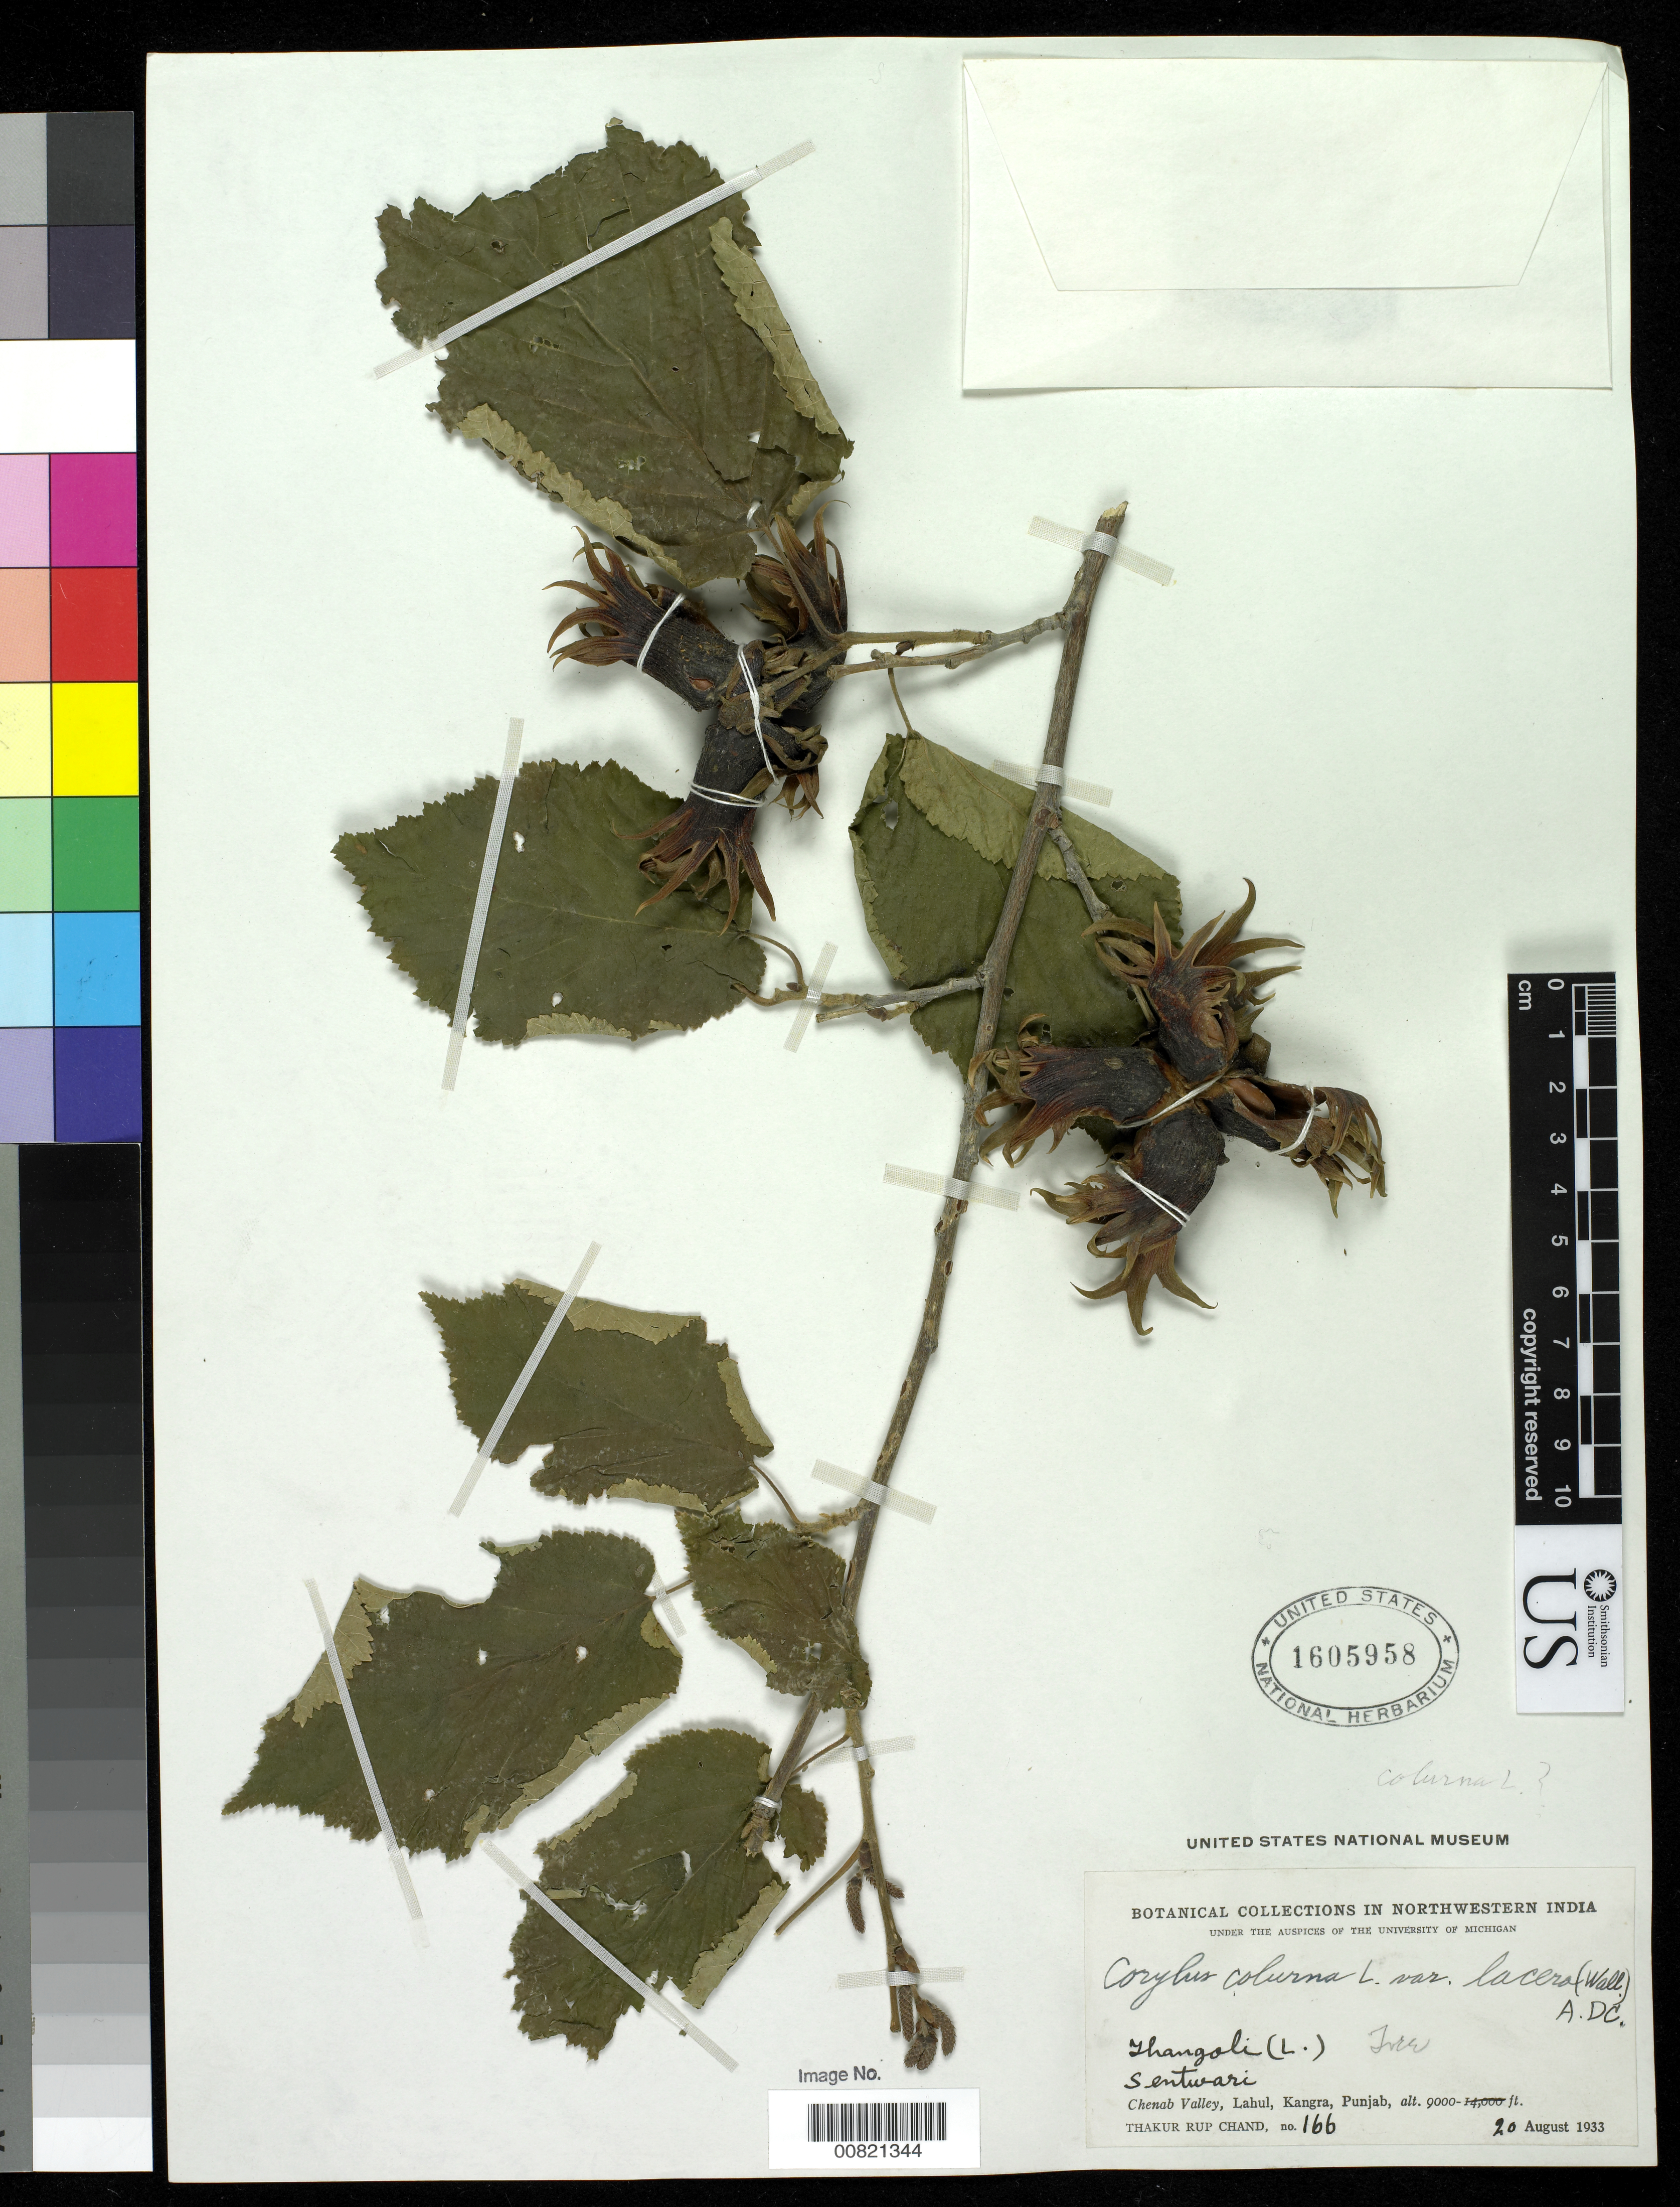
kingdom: Plantae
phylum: Tracheophyta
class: Magnoliopsida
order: Fagales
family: Betulaceae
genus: Corylus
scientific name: Corylus colurna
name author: L.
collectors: T. R. Chand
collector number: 166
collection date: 1933-08-20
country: India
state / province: Himachal Pradesh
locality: Chenab Valley, Lahul, Kangra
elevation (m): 2743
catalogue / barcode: US 1605958